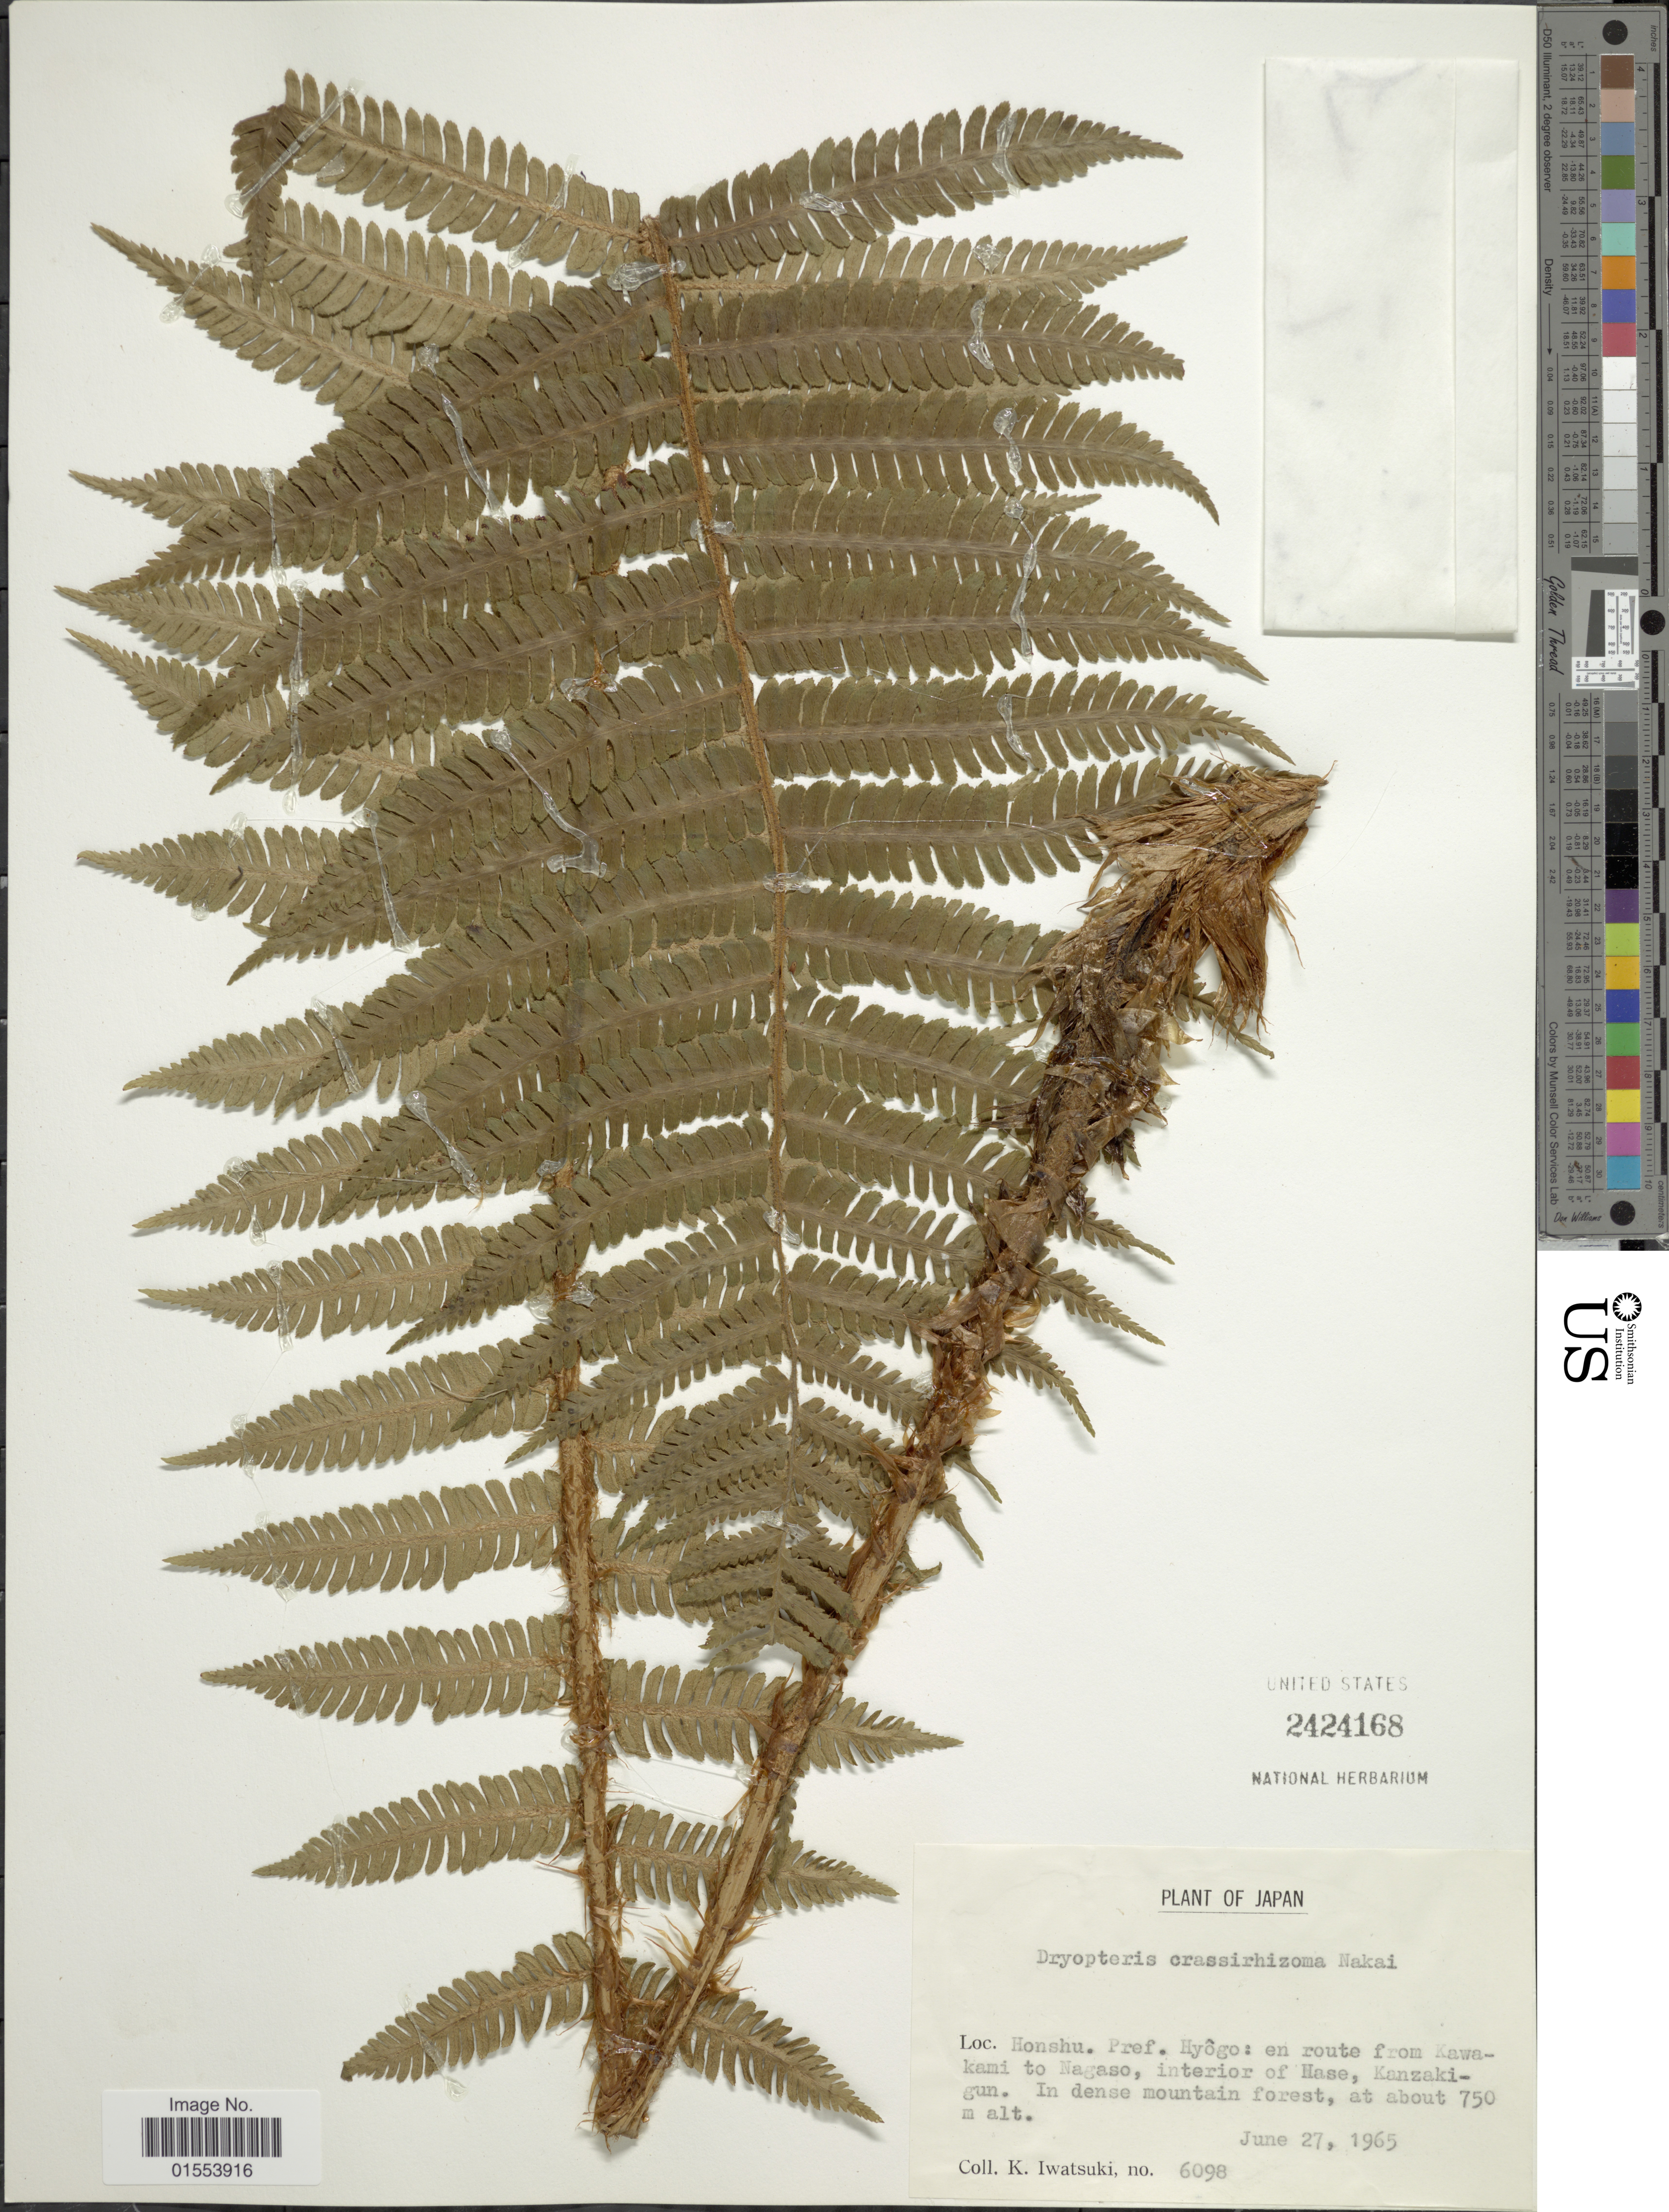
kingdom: Plantae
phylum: Tracheophyta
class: Polypodiopsida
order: Polypodiales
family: Dryopteridaceae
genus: Dryopteris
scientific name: Dryopteris crassirhizoma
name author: Nakai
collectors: K. Iwatsuki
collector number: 6098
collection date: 1965-06-27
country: Japan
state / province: Hyogo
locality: Japan, Honshu. Pref. Hyogo: en route from Kawakami to Nagaso, interior of Hase, Kanzakigun.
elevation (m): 750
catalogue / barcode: US 2424168